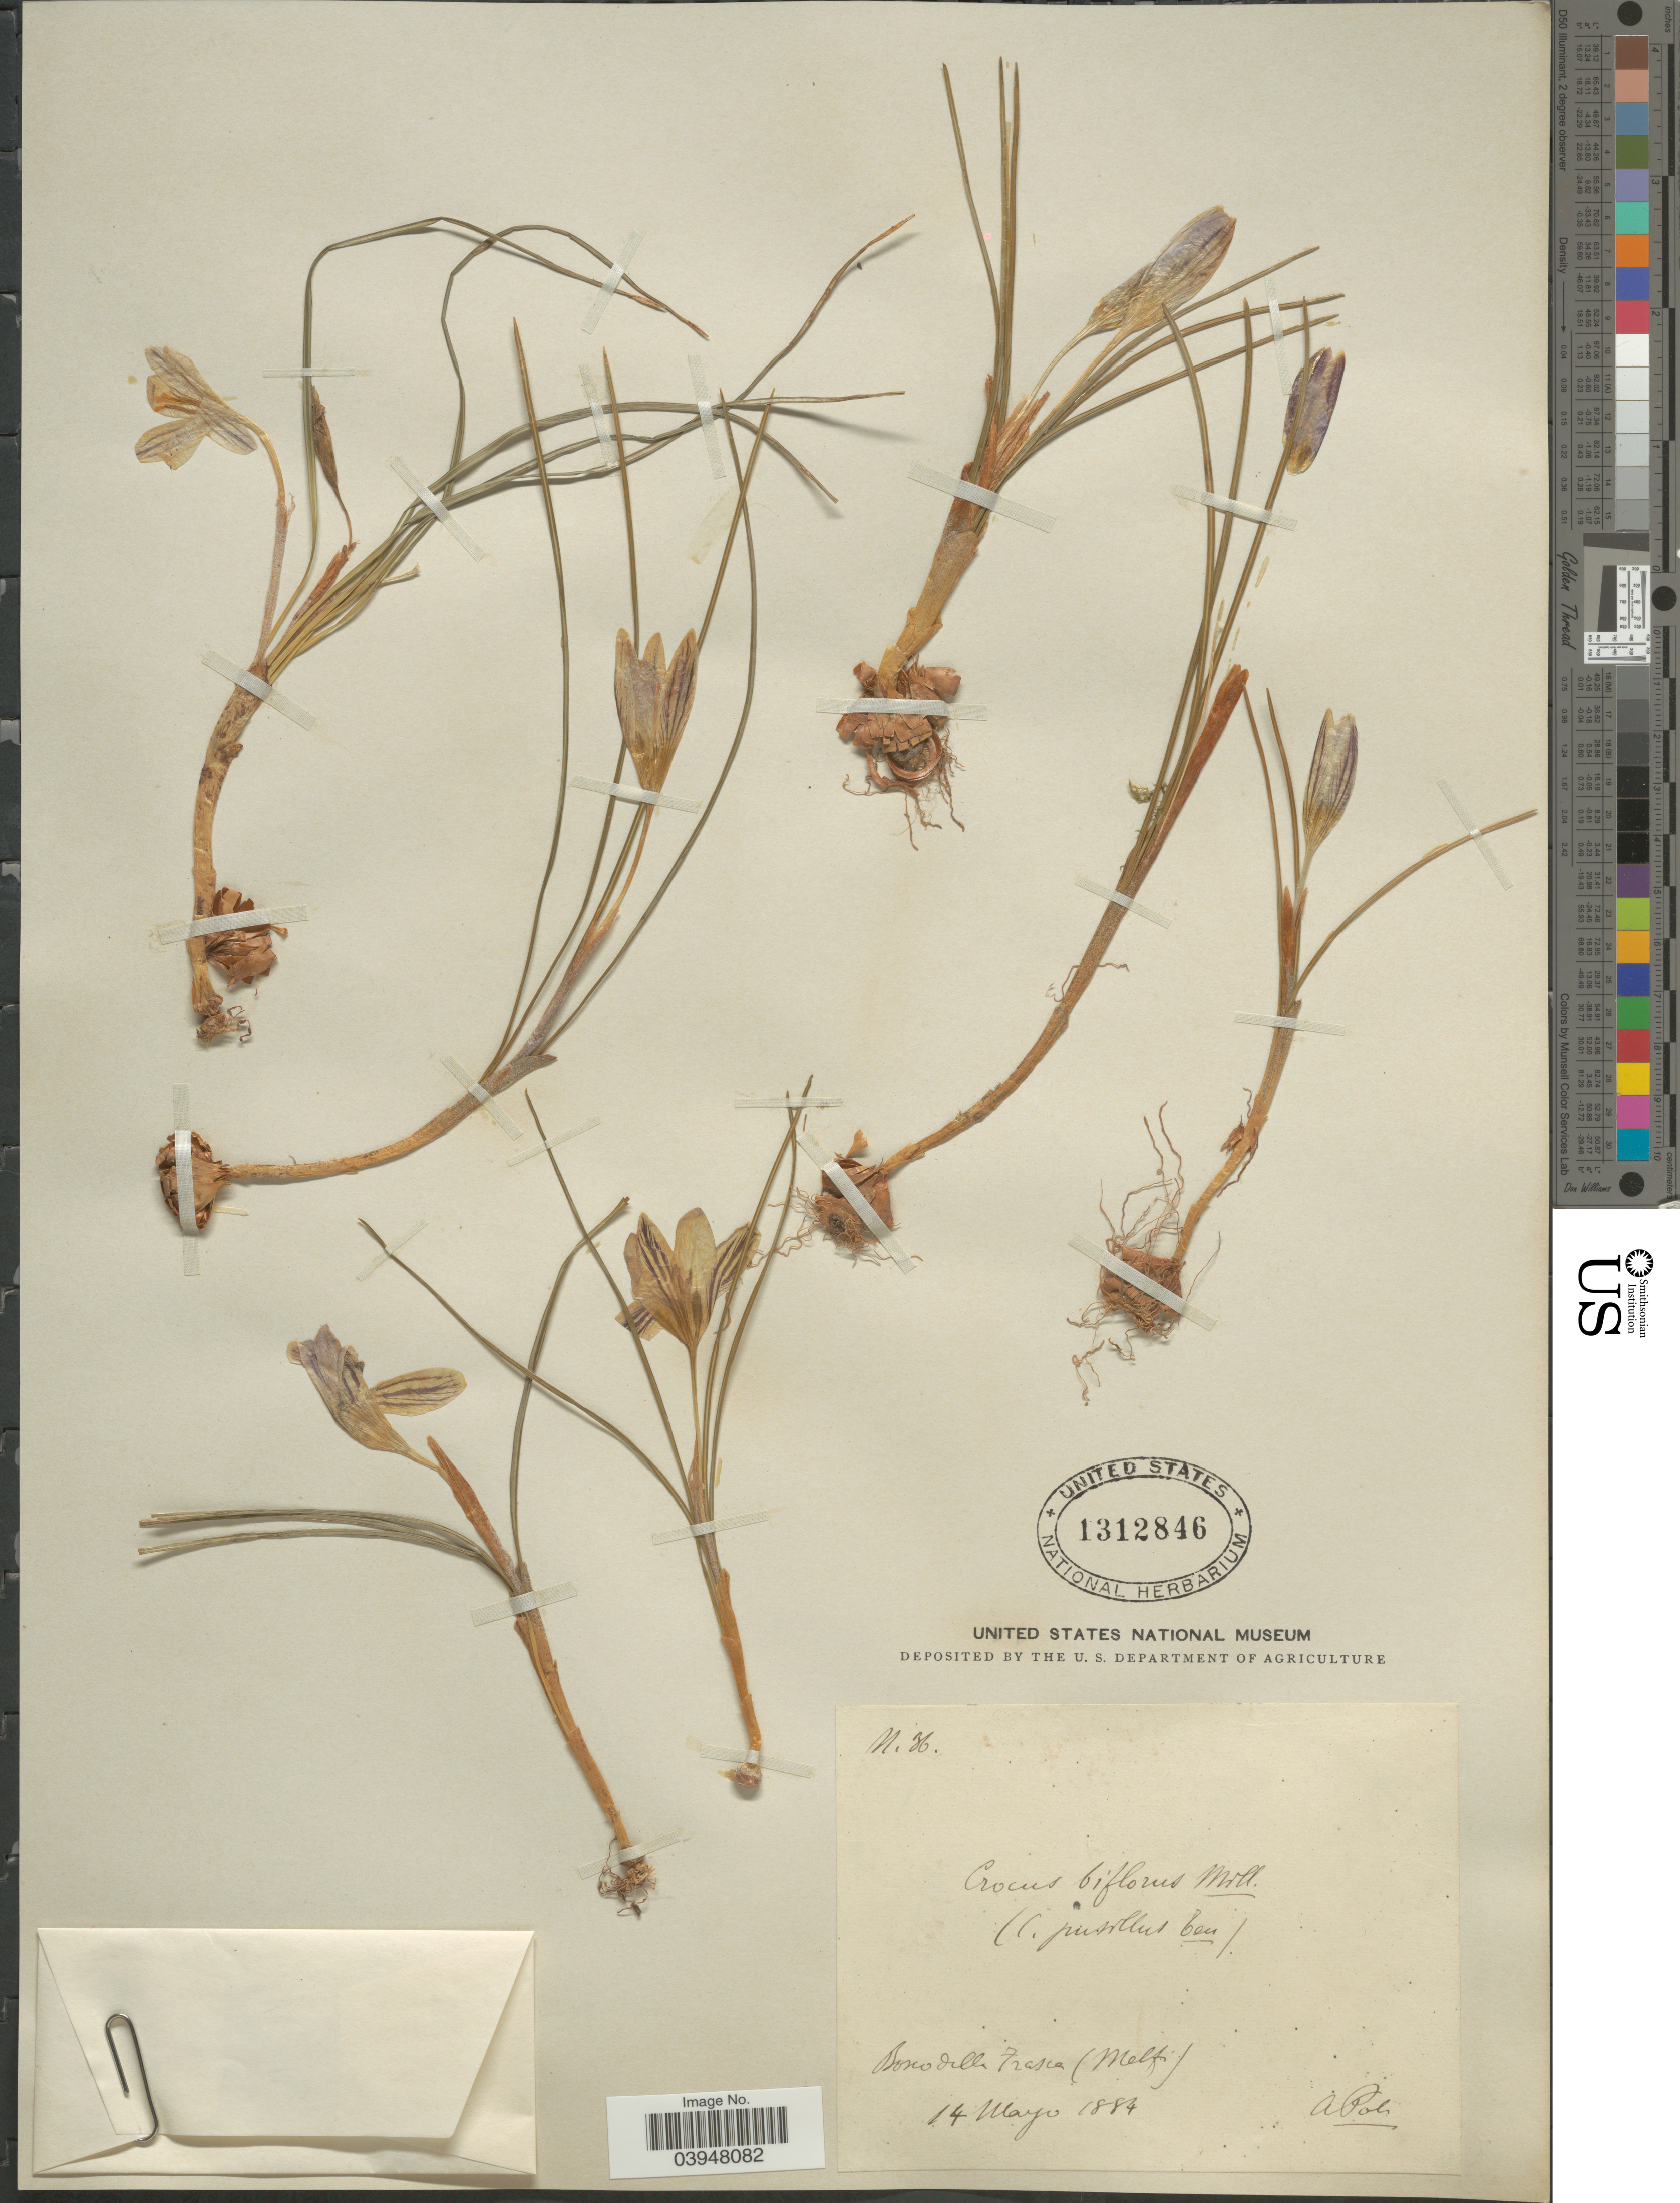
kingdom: Plantae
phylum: Tracheophyta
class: Liliopsida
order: Asparagales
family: Iridaceae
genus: Crocus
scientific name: Crocus biflorus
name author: Mill.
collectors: -- Abbot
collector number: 36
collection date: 1884-05-14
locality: Bonodille Frasca (Melfi). [interpreted]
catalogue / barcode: US 1312846